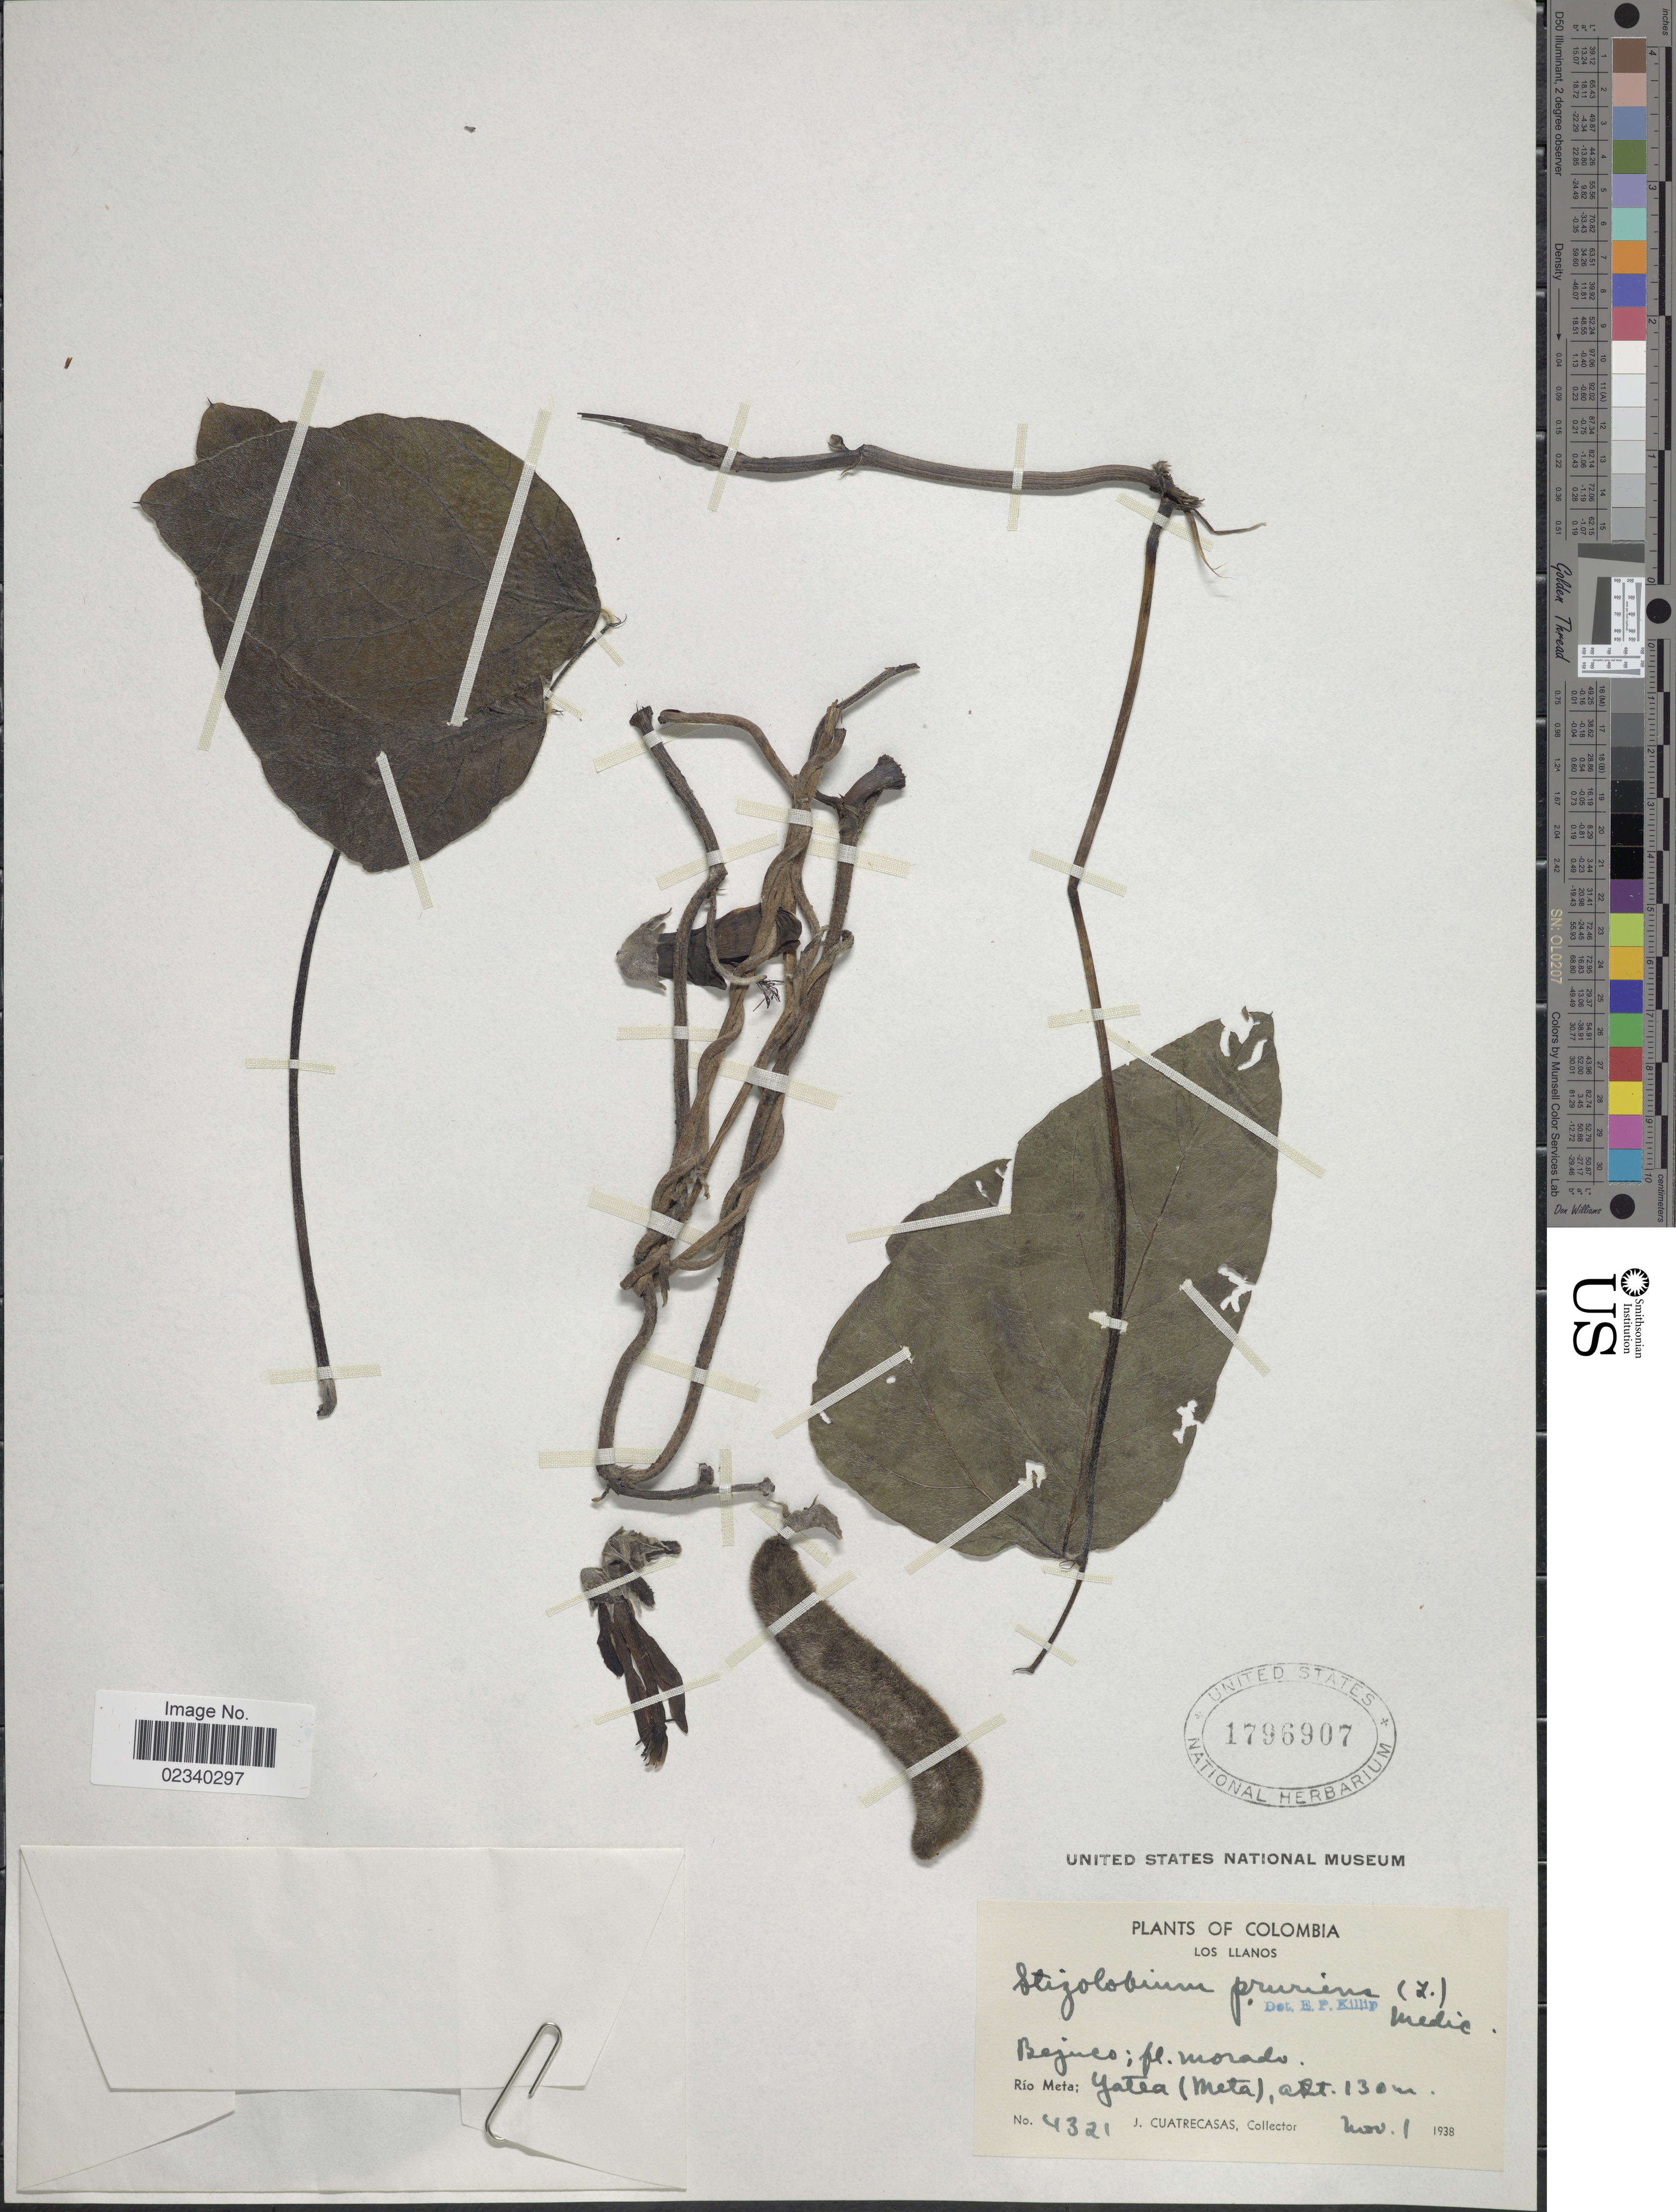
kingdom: Plantae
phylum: Tracheophyta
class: Magnoliopsida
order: Fabales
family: Fabaceae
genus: Mucuna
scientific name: Mucuna pruriens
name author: (L.) DC.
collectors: J. Cuatrecasas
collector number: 4321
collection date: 1938-11-01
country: Colombia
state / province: Meta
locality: Los Llanos. Rio Meta; Yatea (Meta)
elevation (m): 130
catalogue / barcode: US 1796907